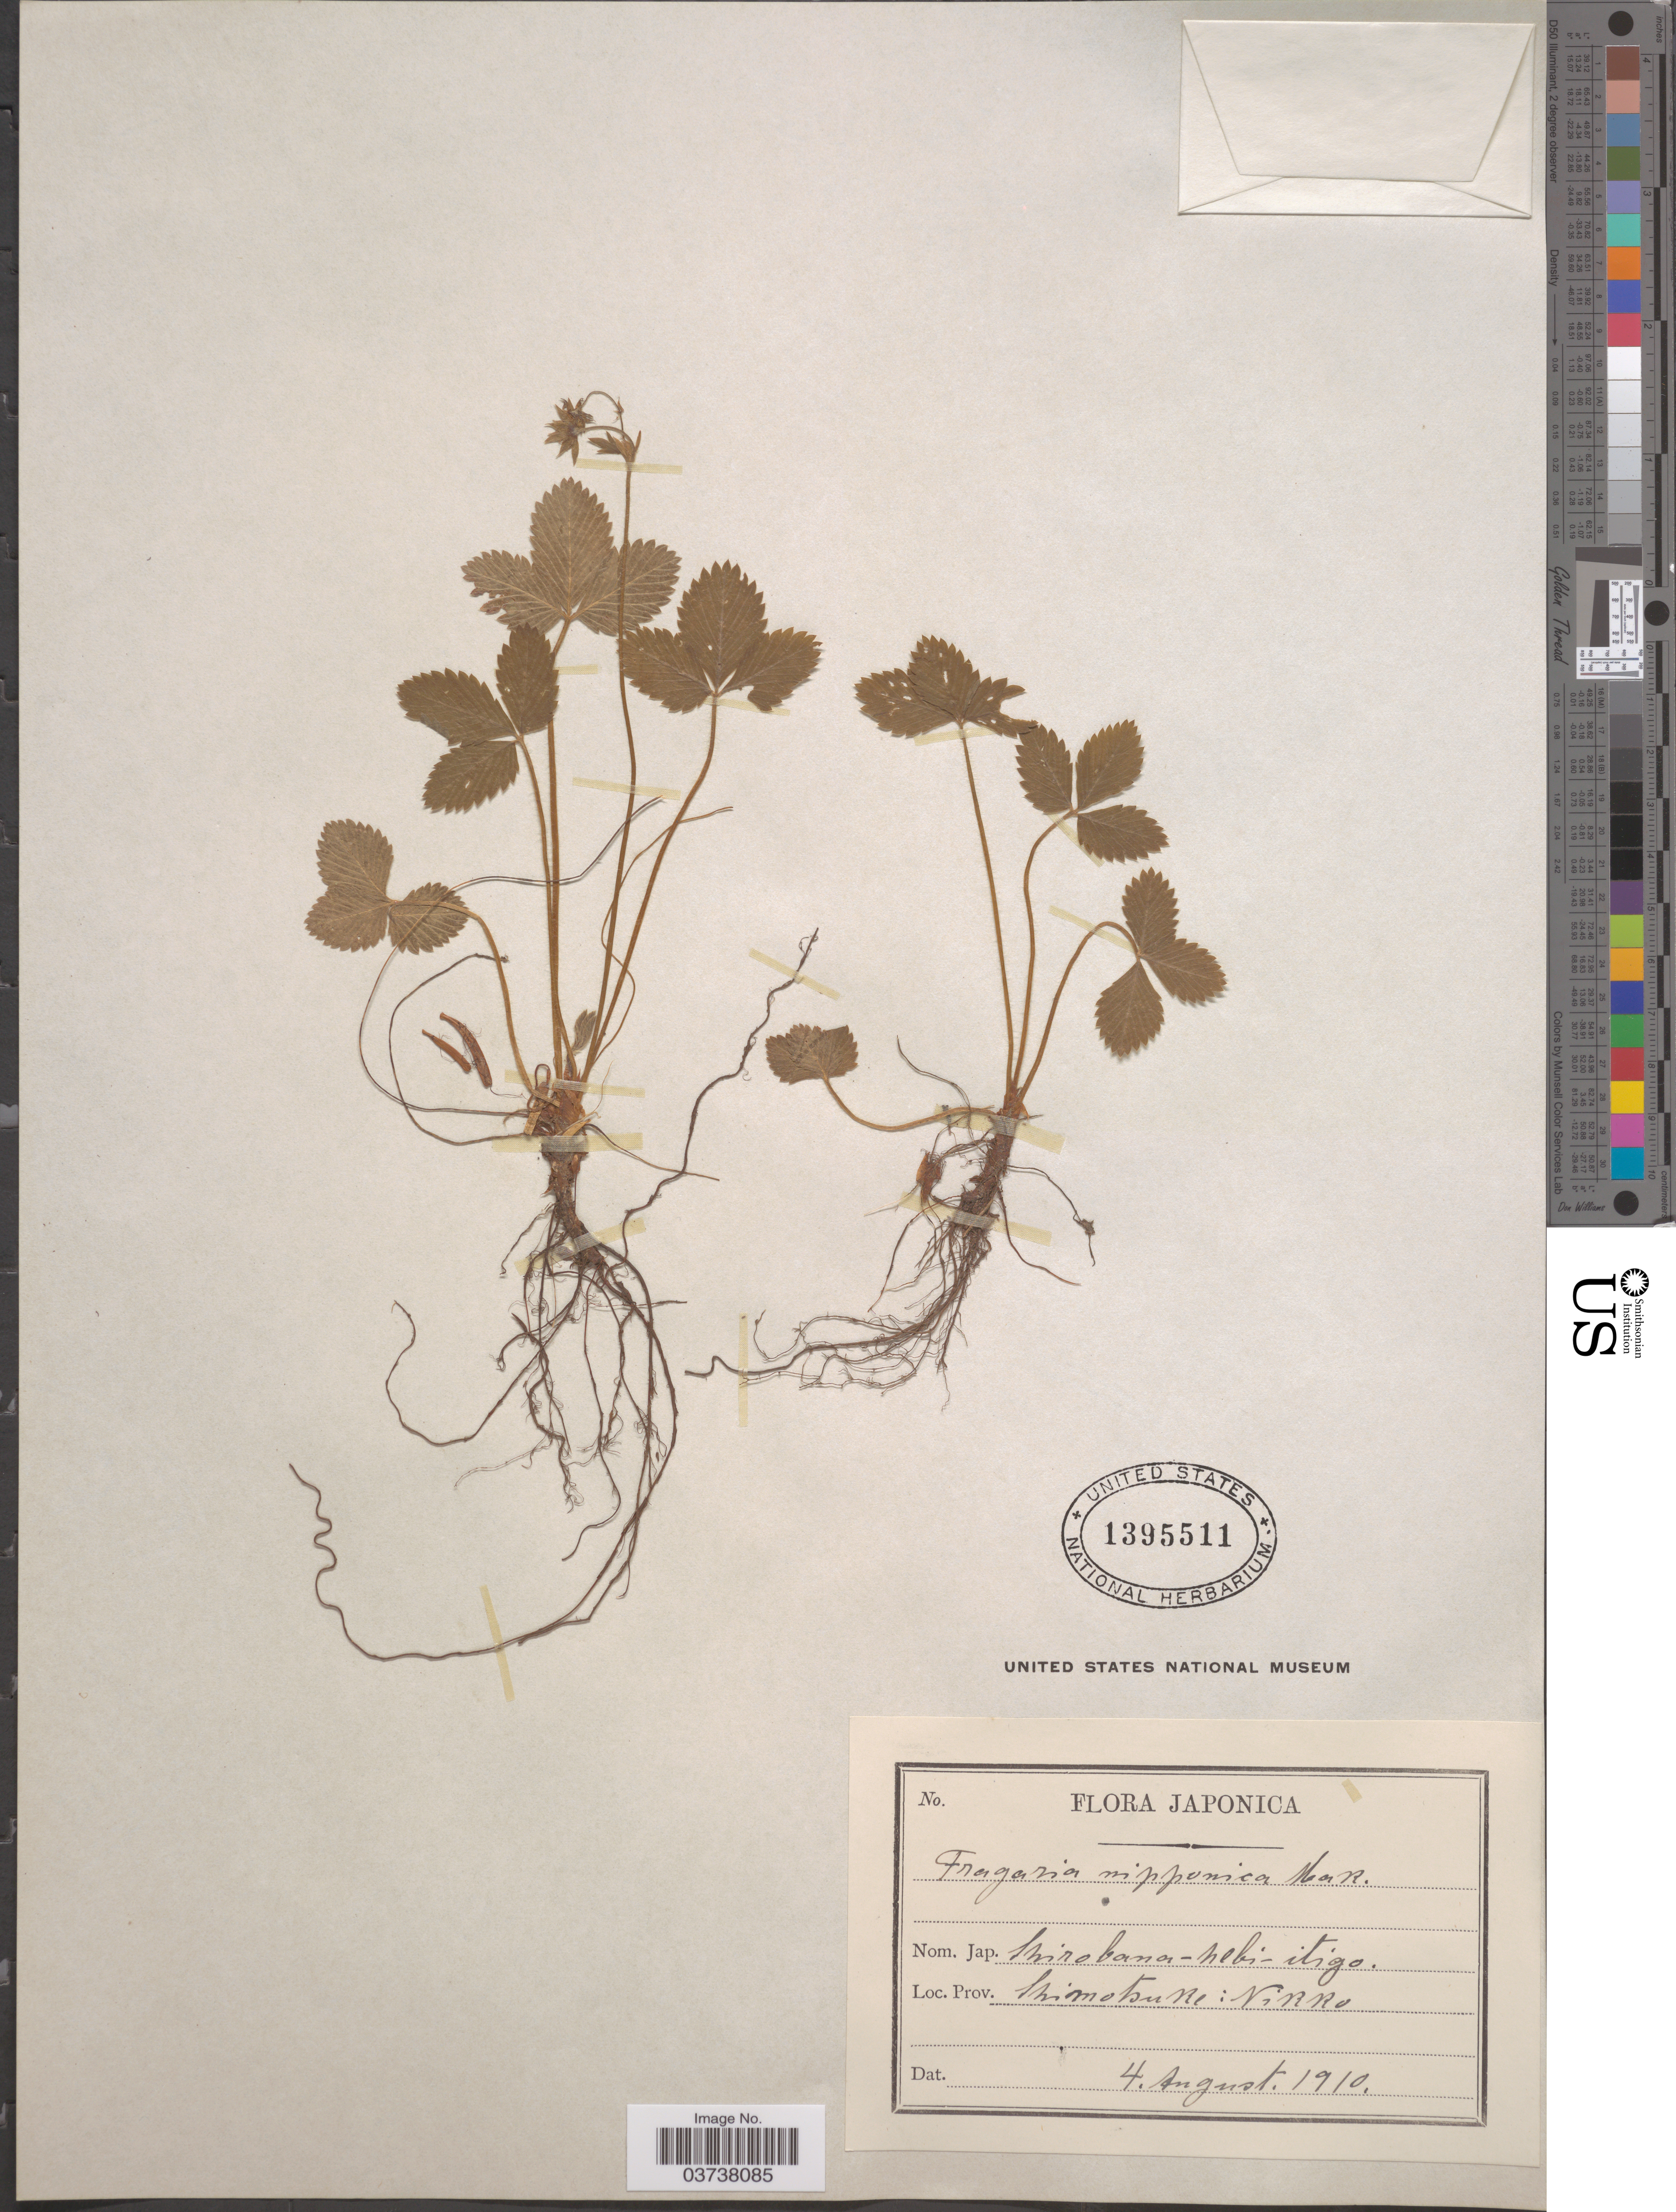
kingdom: Plantae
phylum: Tracheophyta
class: Magnoliopsida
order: Rosales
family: Rosaceae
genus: Fragaria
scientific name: Fragaria nipponica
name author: Makino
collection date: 1910-08-04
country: Japan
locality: Prov. Shimotsuke: Nikko.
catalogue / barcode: US 1395511